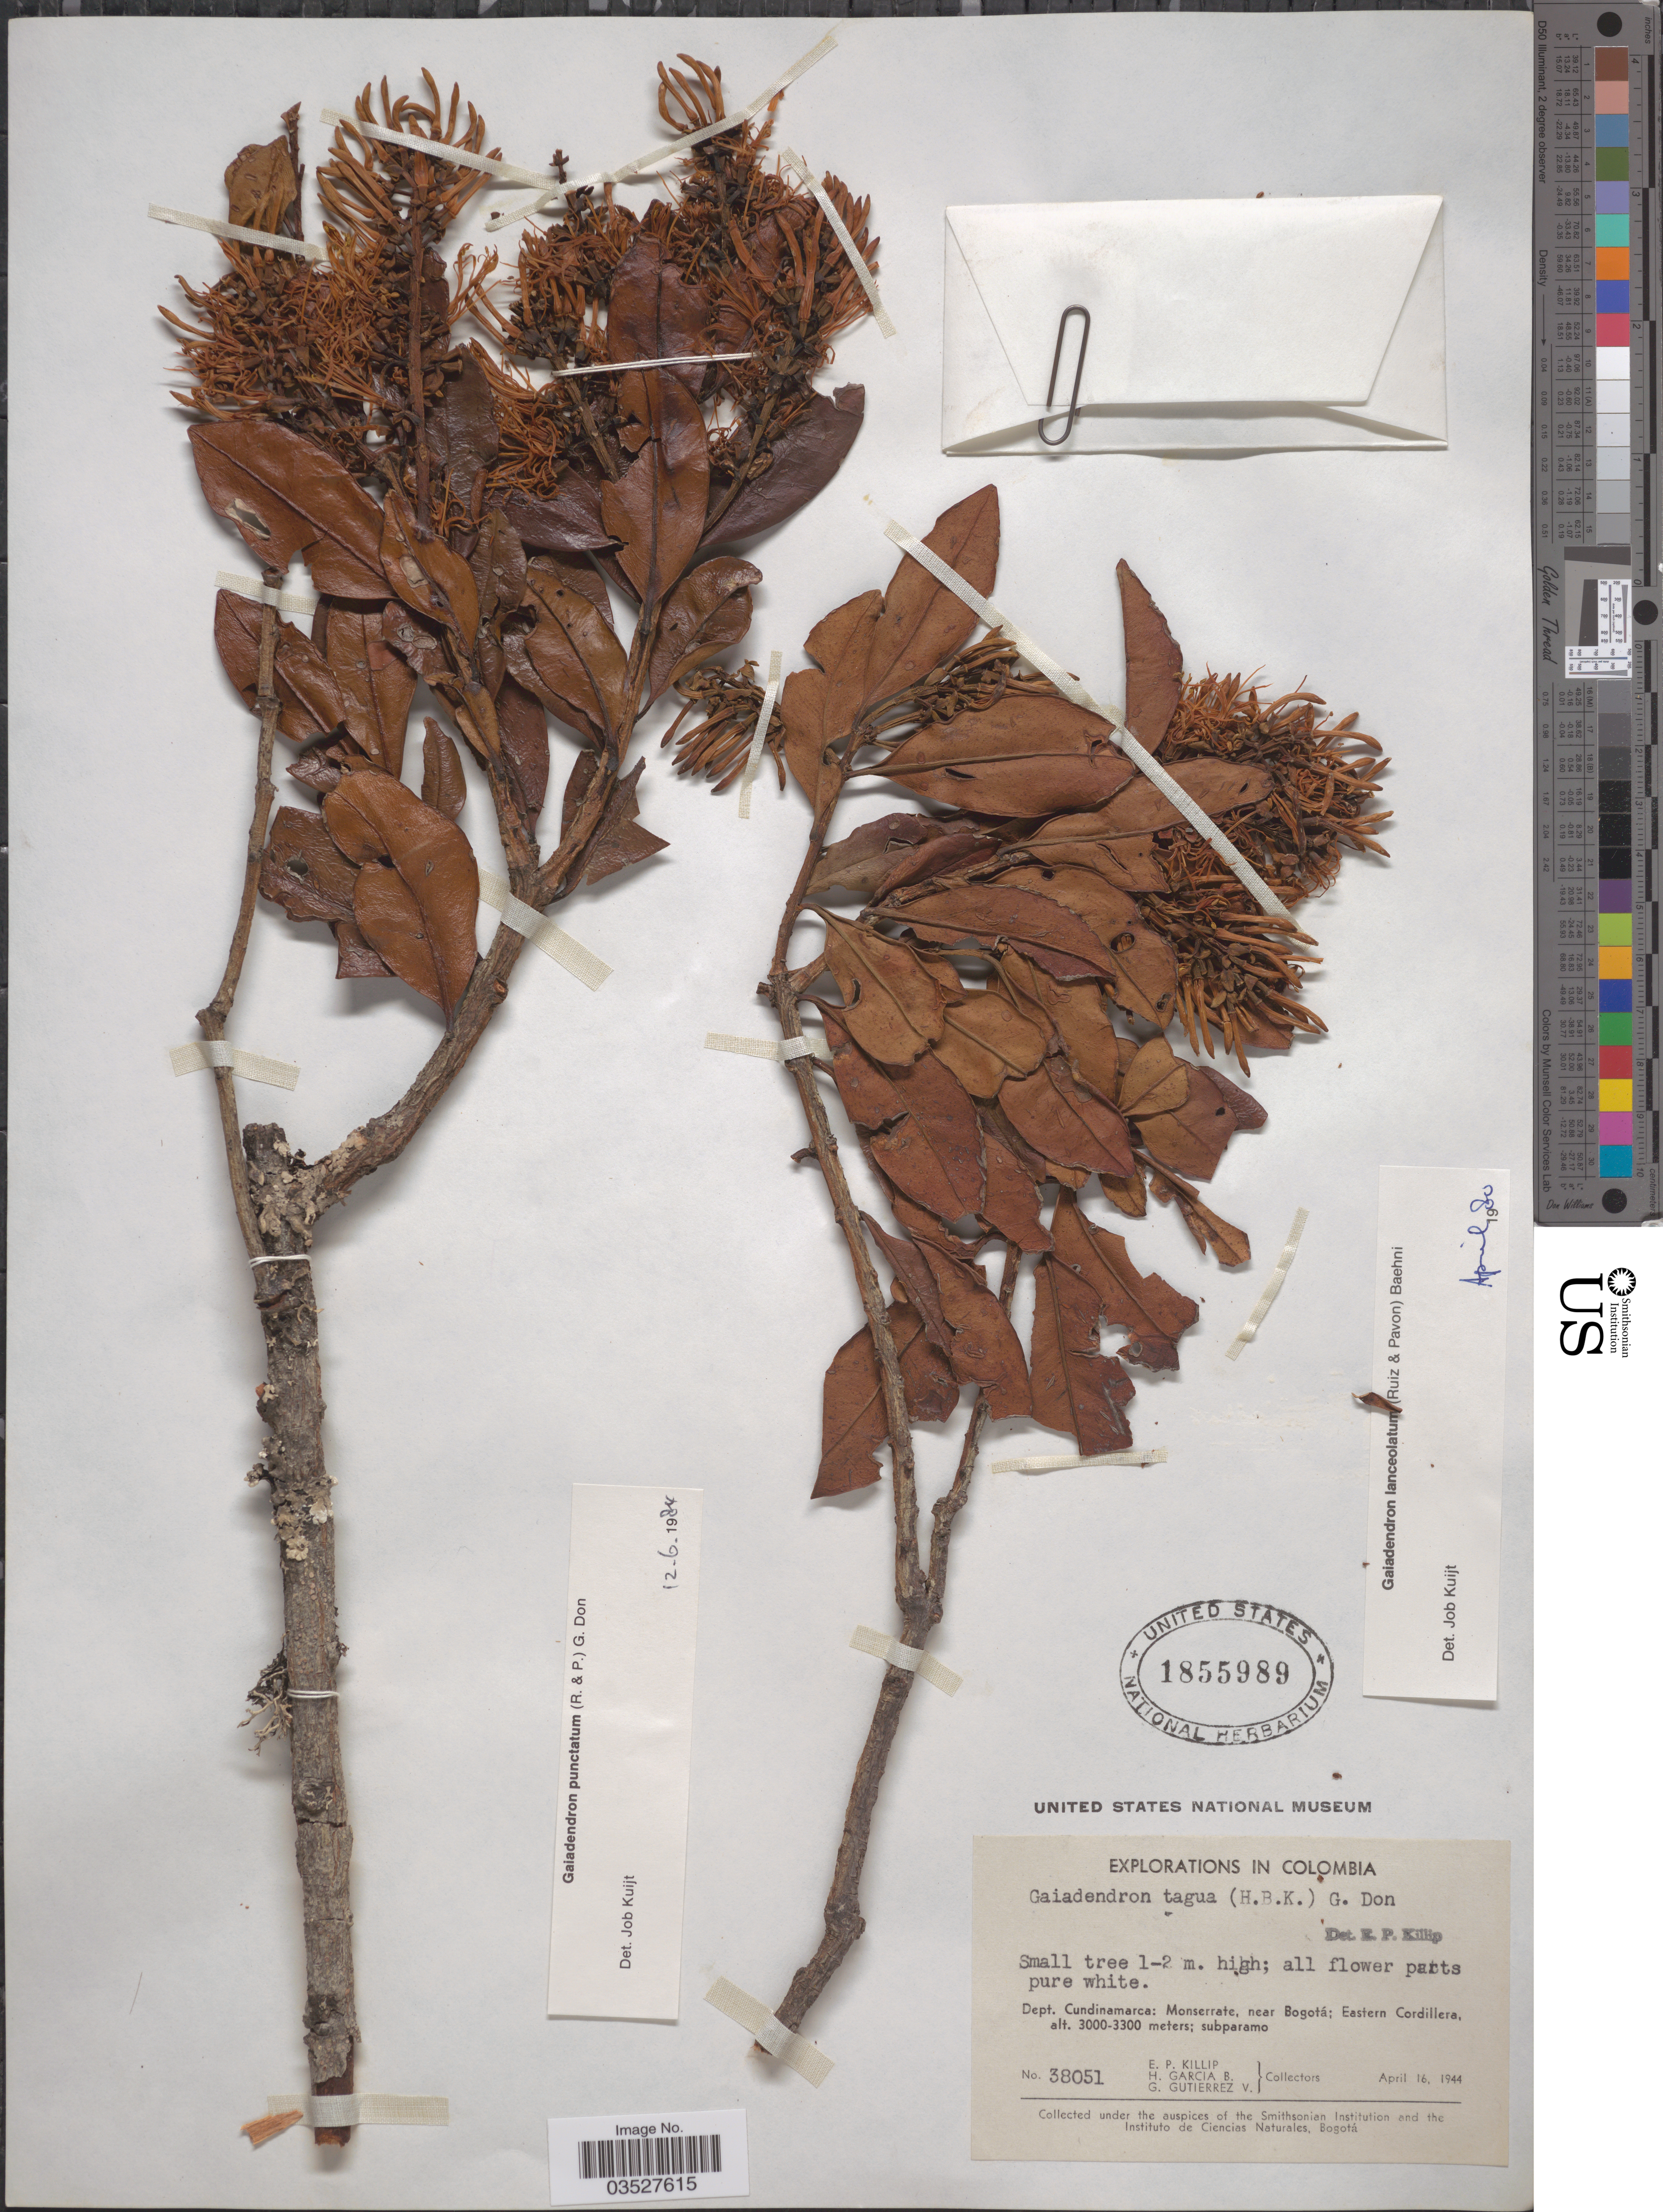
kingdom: Plantae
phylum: Tracheophyta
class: Magnoliopsida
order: Santalales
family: Loranthaceae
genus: Gaiadendron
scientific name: Gaiadendron punctatum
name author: (Ruiz & Pav.) G. Don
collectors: E. P. Killip, H. García B. & G. Gutiérrez V.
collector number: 38051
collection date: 1944-04-16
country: Colombia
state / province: Cundinamarca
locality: Dept. Cundinamarca: Monserrate, near Bogotá; Eastern Cordillera.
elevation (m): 3000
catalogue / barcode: US 1855989